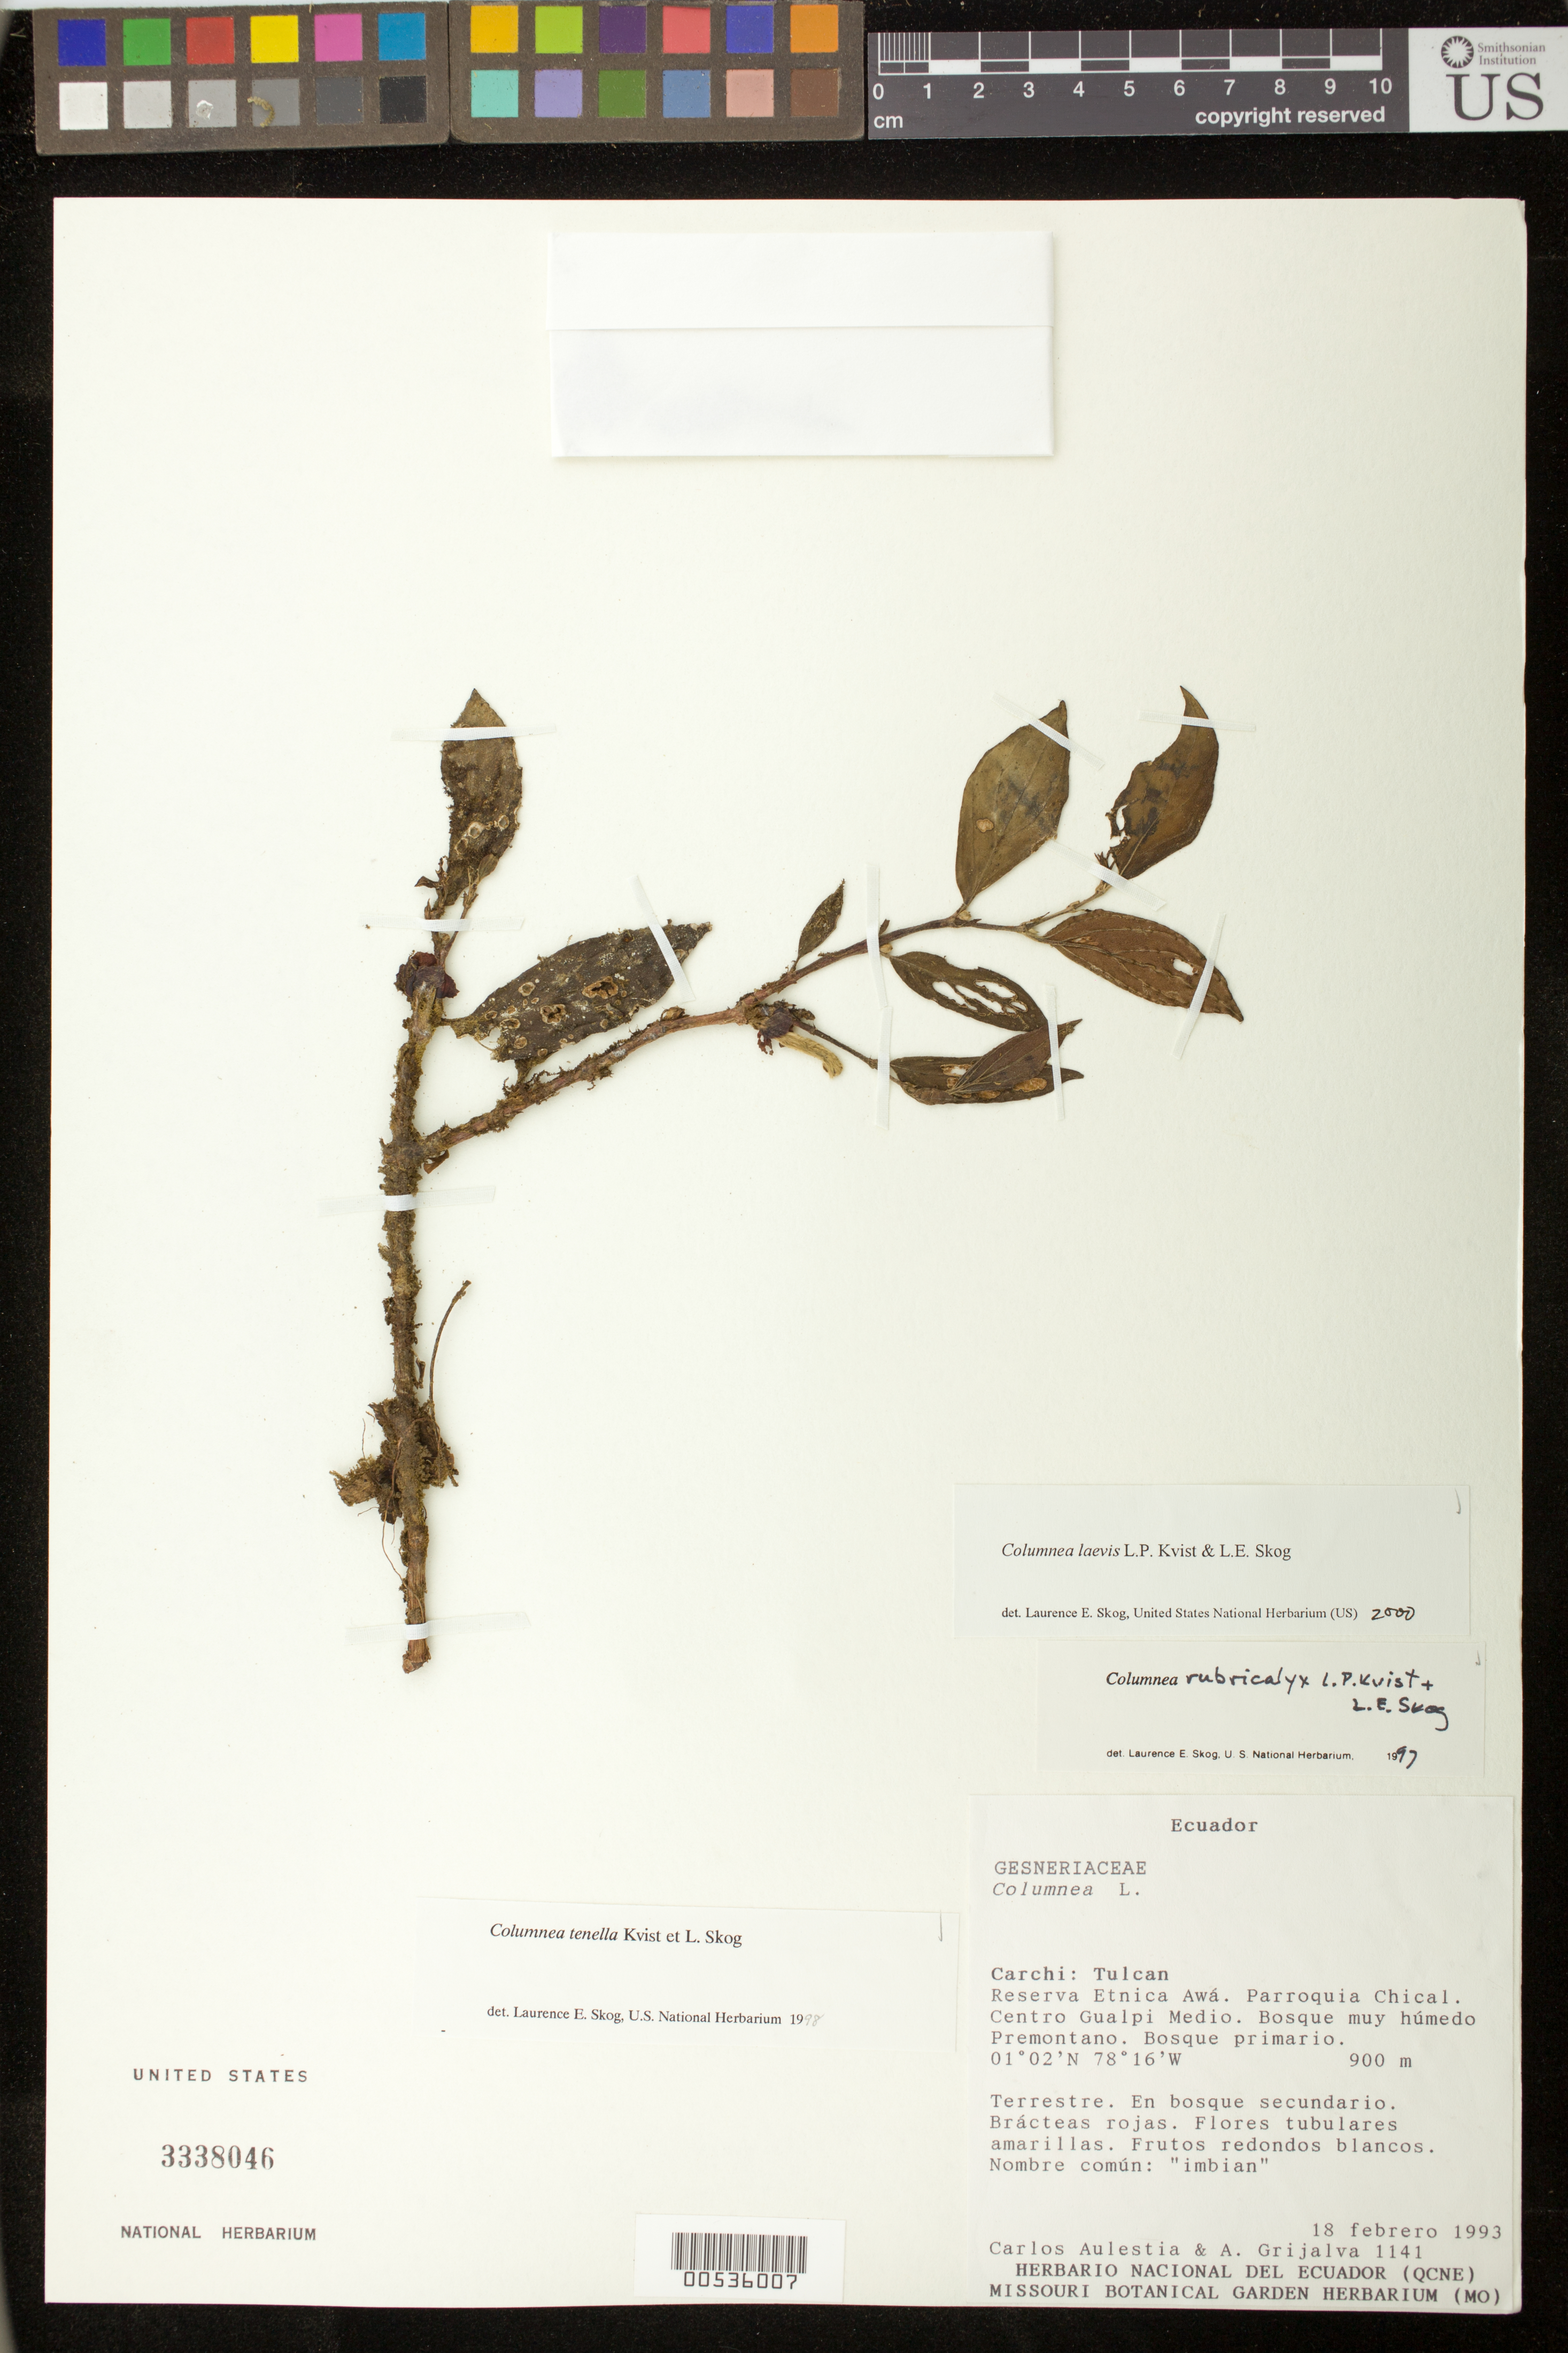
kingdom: Plantae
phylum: Tracheophyta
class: Magnoliopsida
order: Lamiales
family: Gesneriaceae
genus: Columnea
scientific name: Columnea laevis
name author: L.P. Kvist & L.E. Skog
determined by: Skog, Laurence E.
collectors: C. Aulestia & A. Grijalva P.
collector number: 1141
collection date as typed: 18 Feb 1993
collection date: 1993-02-18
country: Ecuador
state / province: Carchi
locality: Tulcan: Reserva Etnica Awá, Parroquia Chical, Centro Gualpi Medio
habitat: Bosque muy húmedo premontano; en bosque secundario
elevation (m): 900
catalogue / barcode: US 3338046